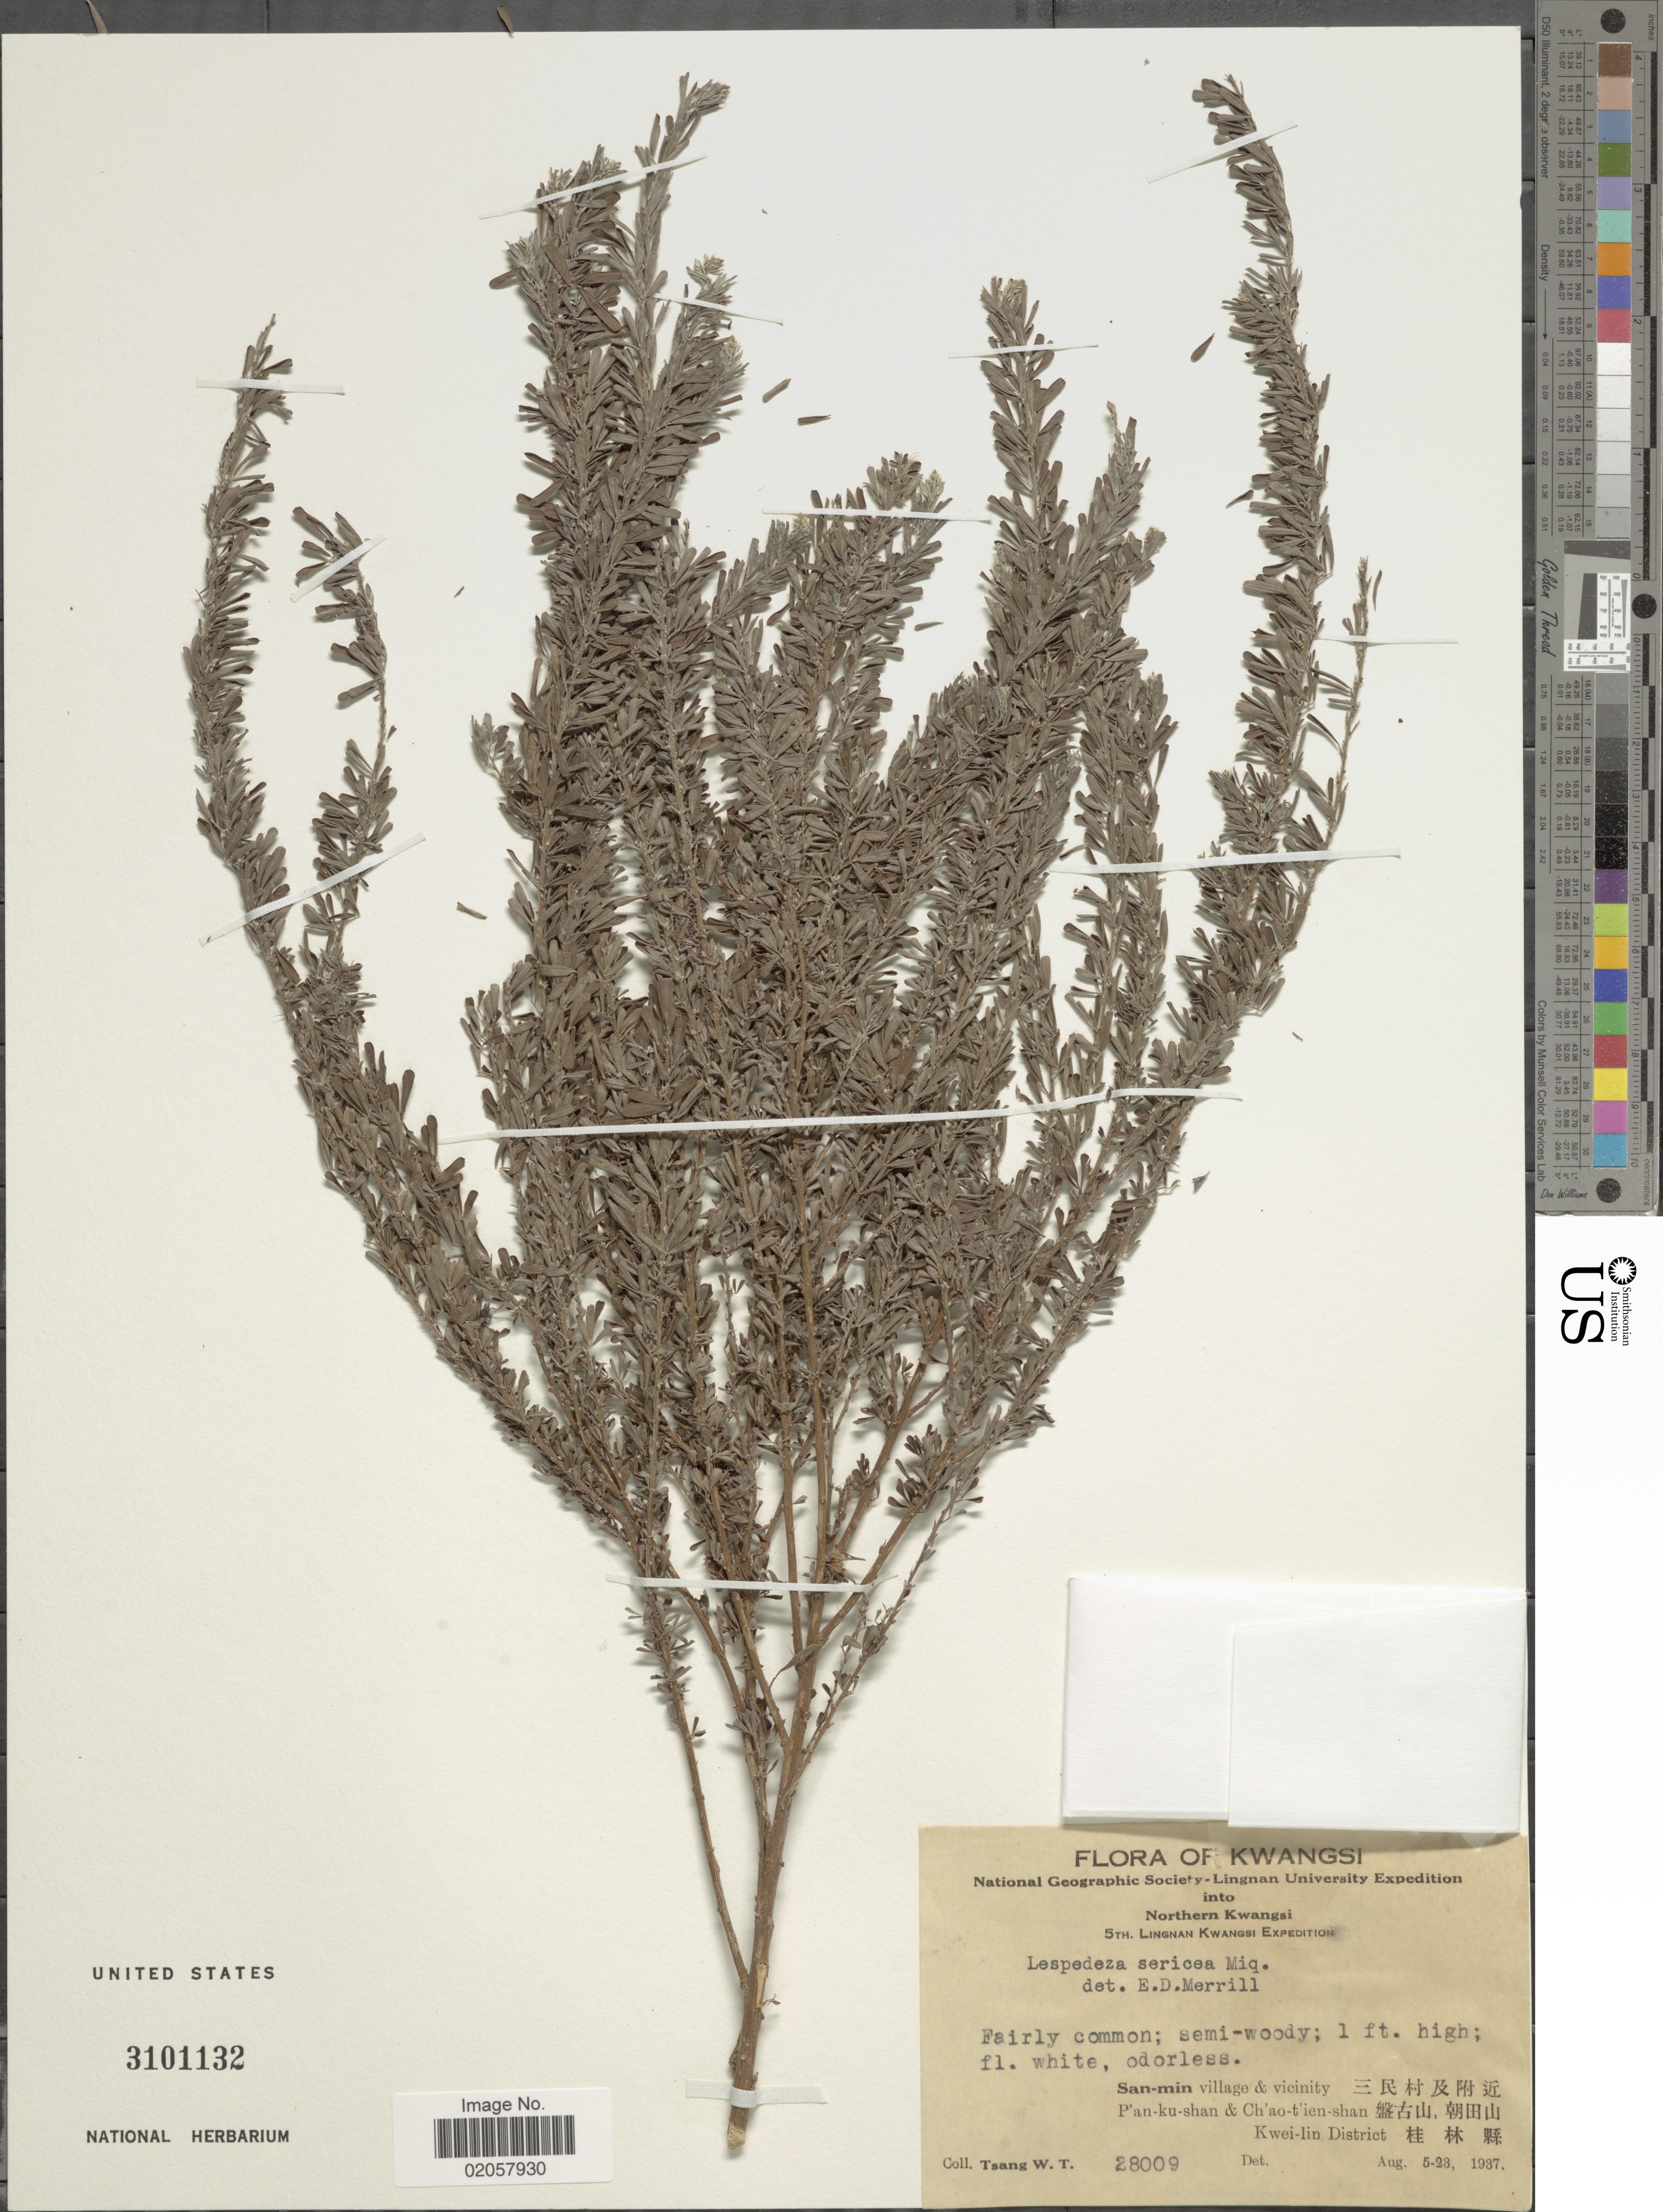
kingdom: Plantae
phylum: Tracheophyta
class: Magnoliopsida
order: Fabales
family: Fabaceae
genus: Lespedeza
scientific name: Lespedeza cuneata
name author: (Dum. Cours.) G. Don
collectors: W. T. Tsang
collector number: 28009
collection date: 1937-08-05/1937-08-23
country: China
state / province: Guangxi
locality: Northern Kwangsi, San-min village & vicinity, P'an-ku-shan & Ch'ao-t'ien-shan, Kwei-lin District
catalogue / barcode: US 3101132